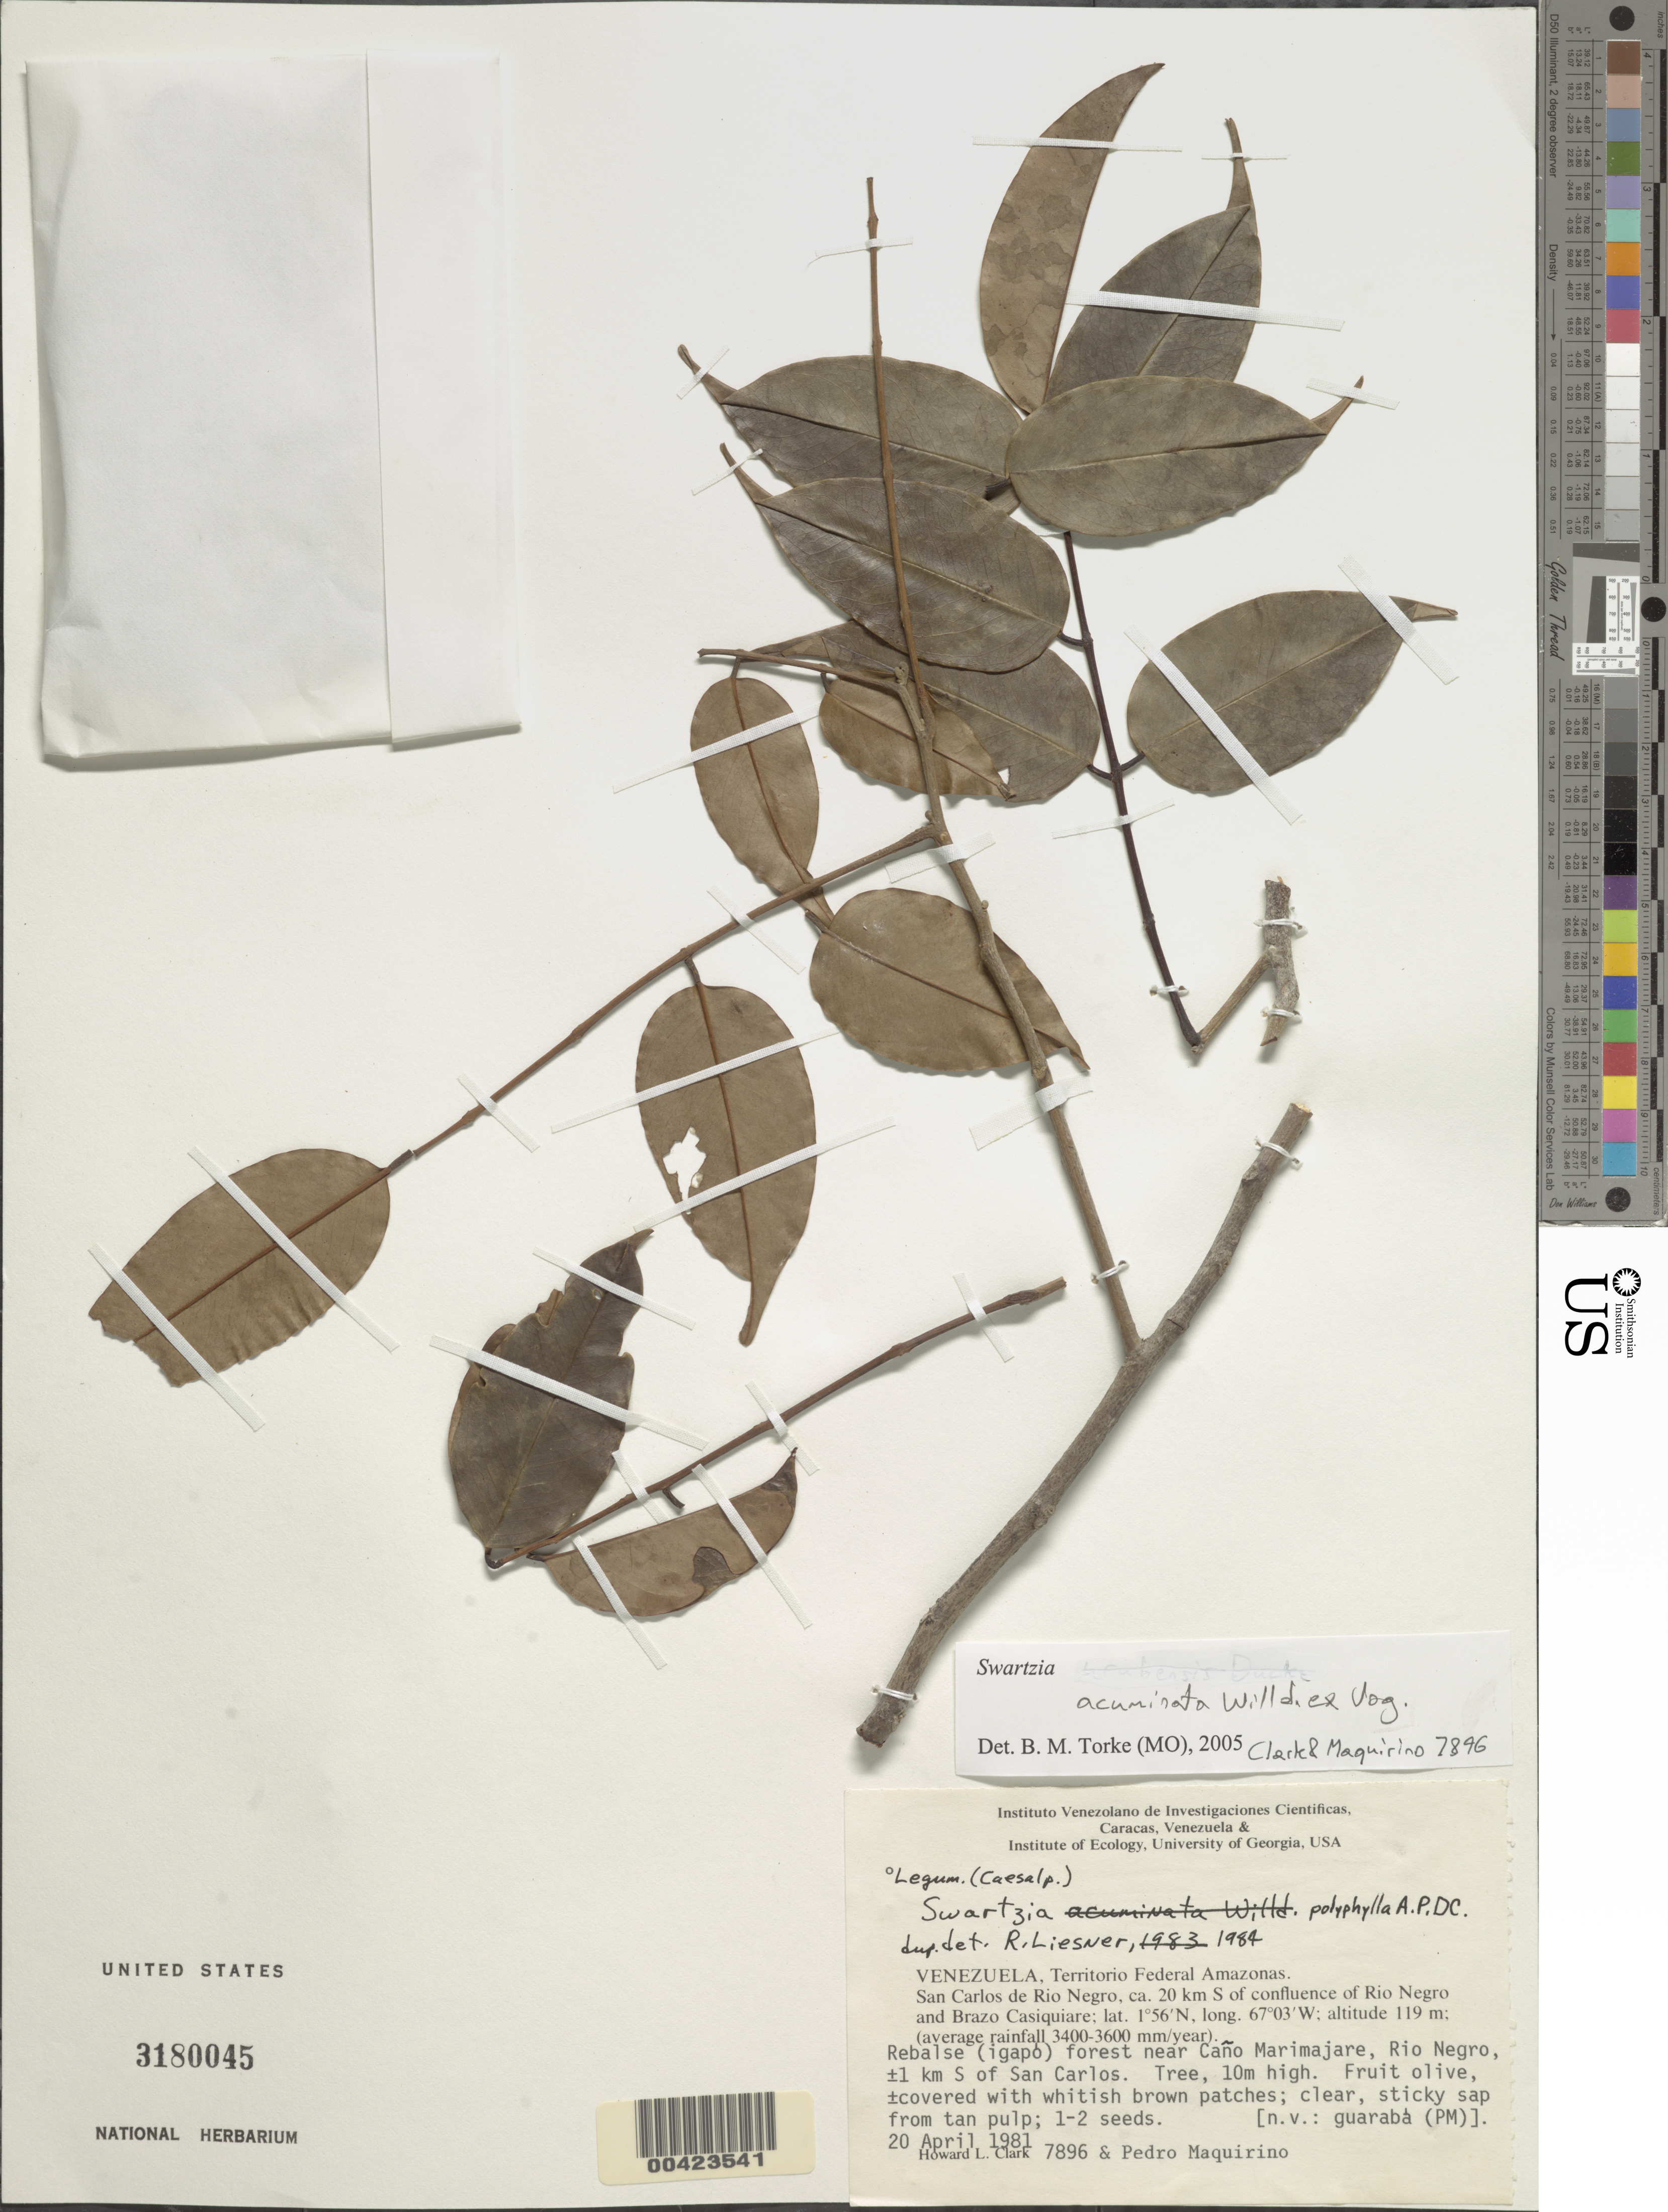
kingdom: Plantae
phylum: Tracheophyta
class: Magnoliopsida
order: Fabales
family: Fabaceae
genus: Swartzia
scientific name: Swartzia acuminata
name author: Willd. ex Vogel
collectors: H. L. Clark & P. Maquirino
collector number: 7896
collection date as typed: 20 Apr 1981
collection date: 1981-04-20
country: Venezuela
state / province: Amazonas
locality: Cano Marimajare, near; Rio Negro, ca. 1 km S of San Carlos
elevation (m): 119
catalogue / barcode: US 3180045